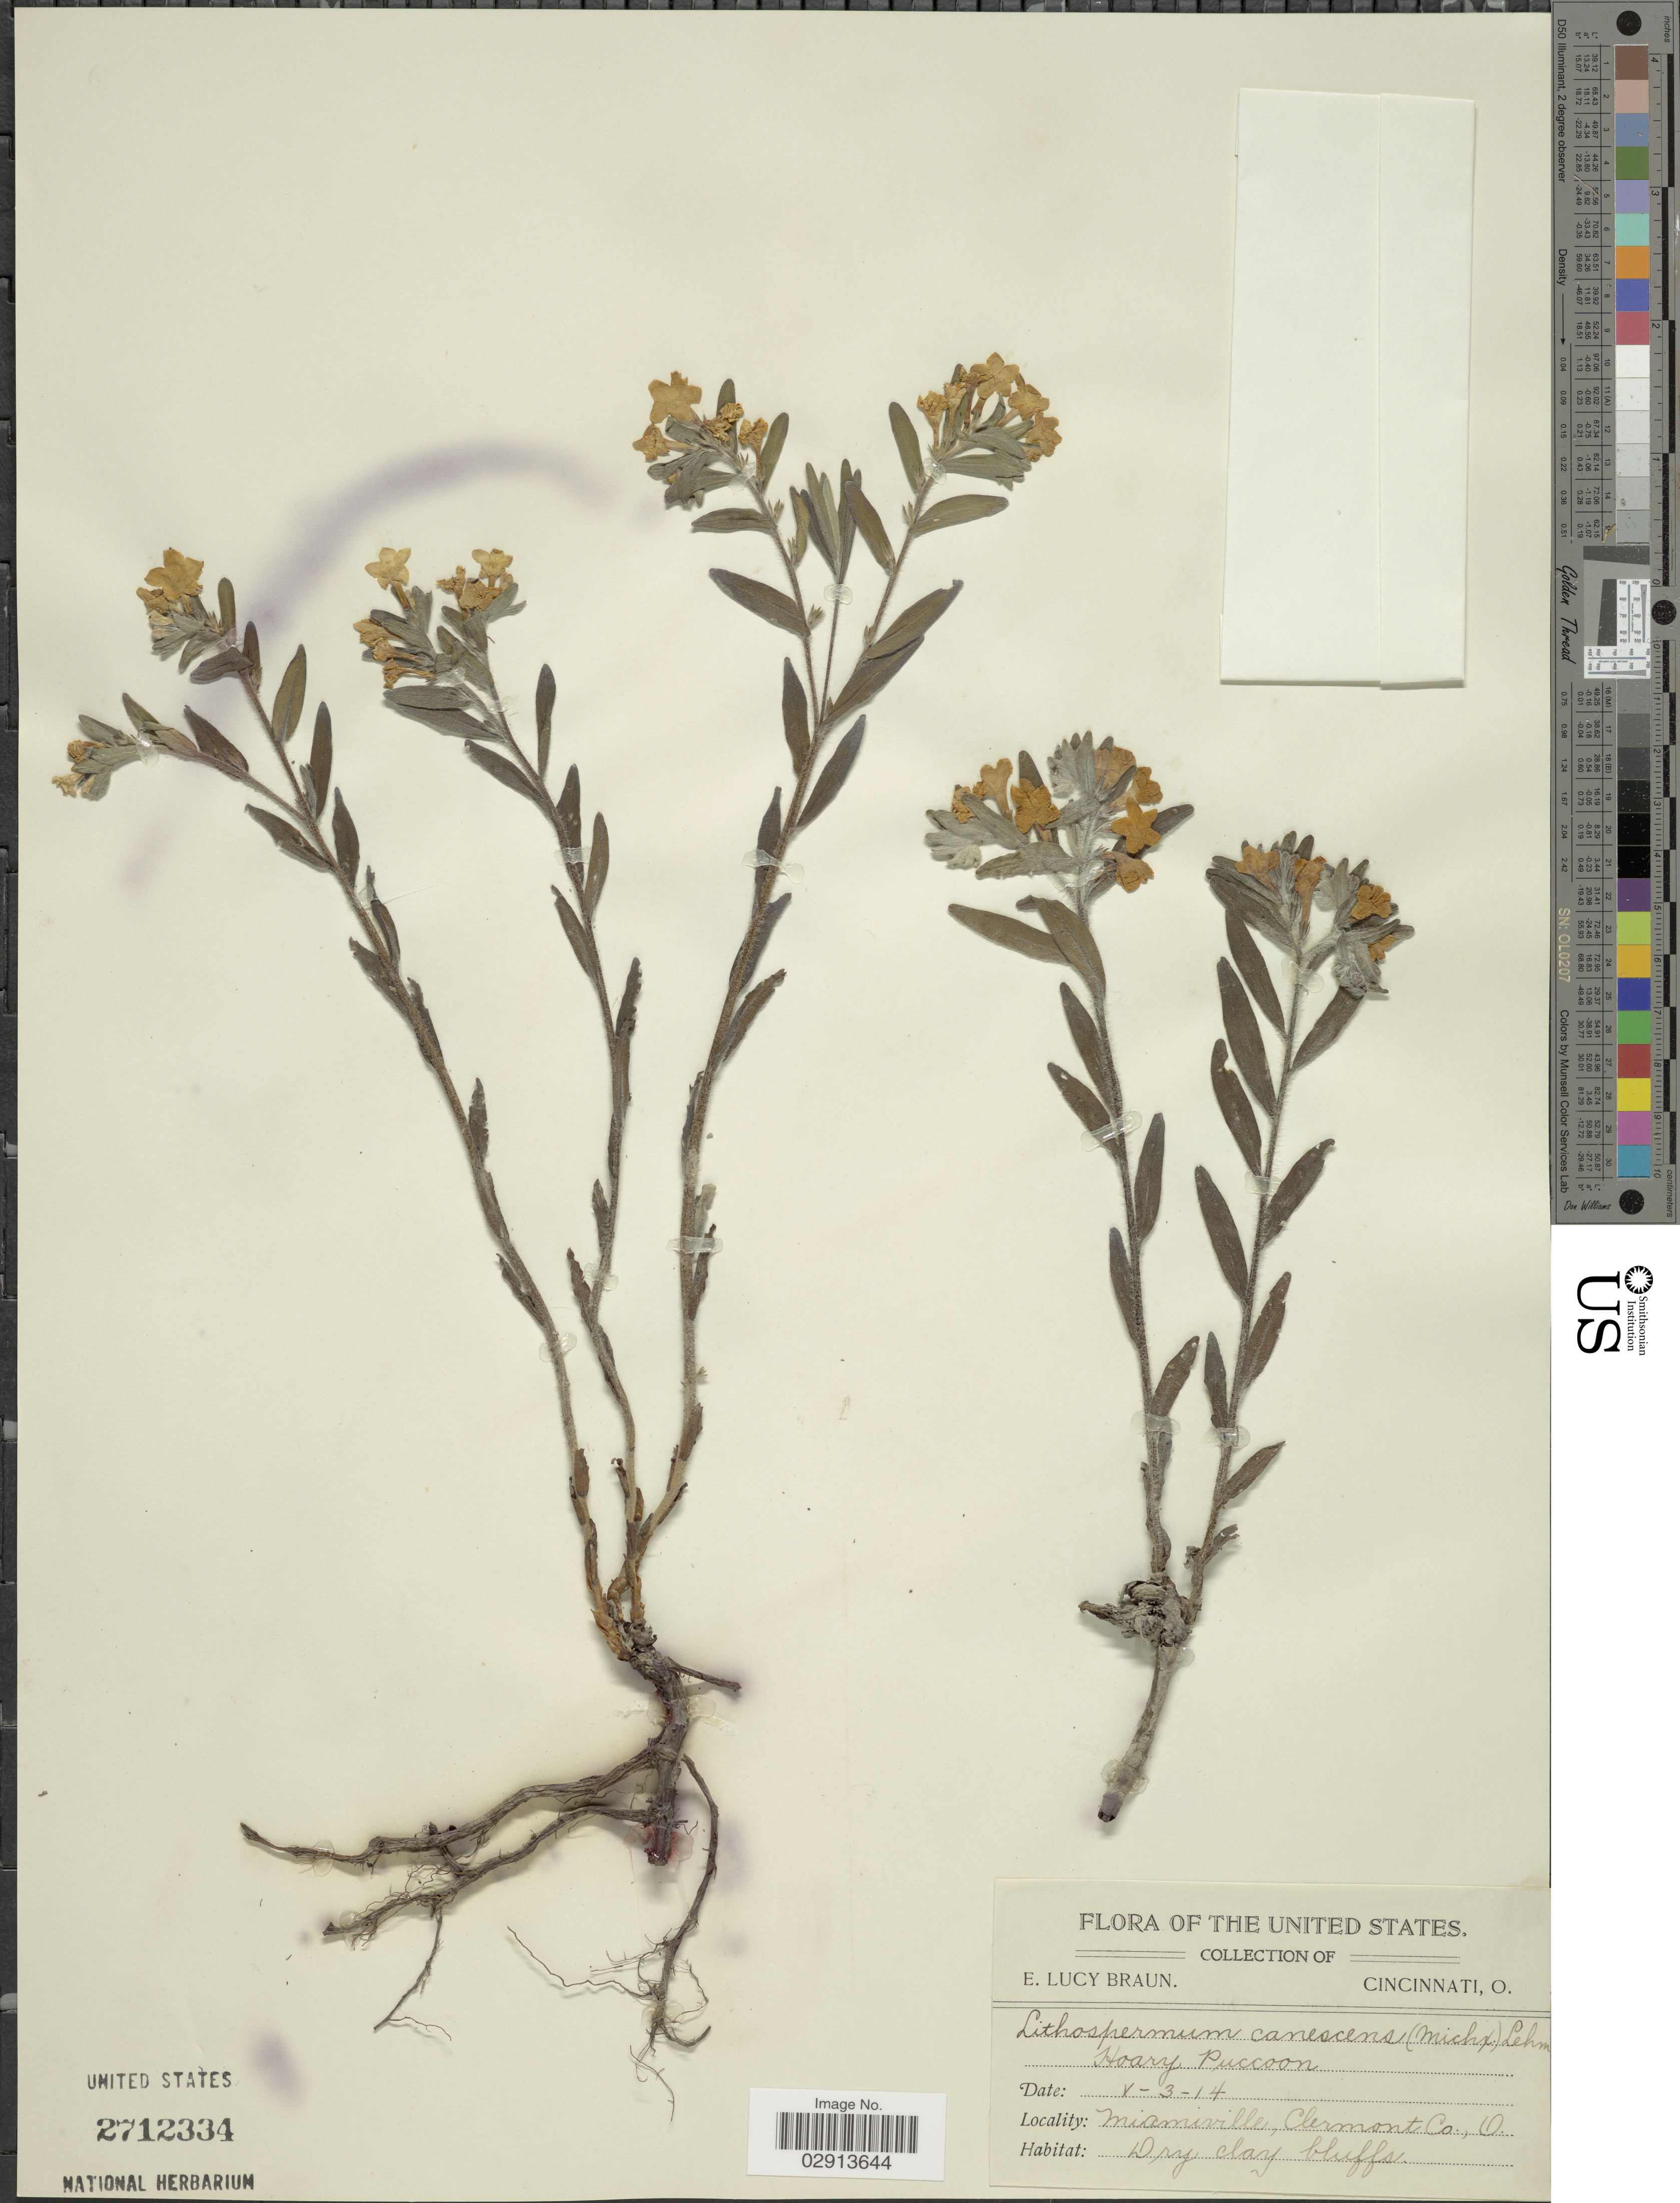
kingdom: Plantae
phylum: Tracheophyta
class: Magnoliopsida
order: Boraginales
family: Boraginaceae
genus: Lithospermum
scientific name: Lithospermum canescens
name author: (Michx.) Lehm.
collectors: E. L. Braun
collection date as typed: Transcribed d/m/y: 3/5/14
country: United States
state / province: Ohio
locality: Miamiville, Clermont Co.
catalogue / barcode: US 2712334